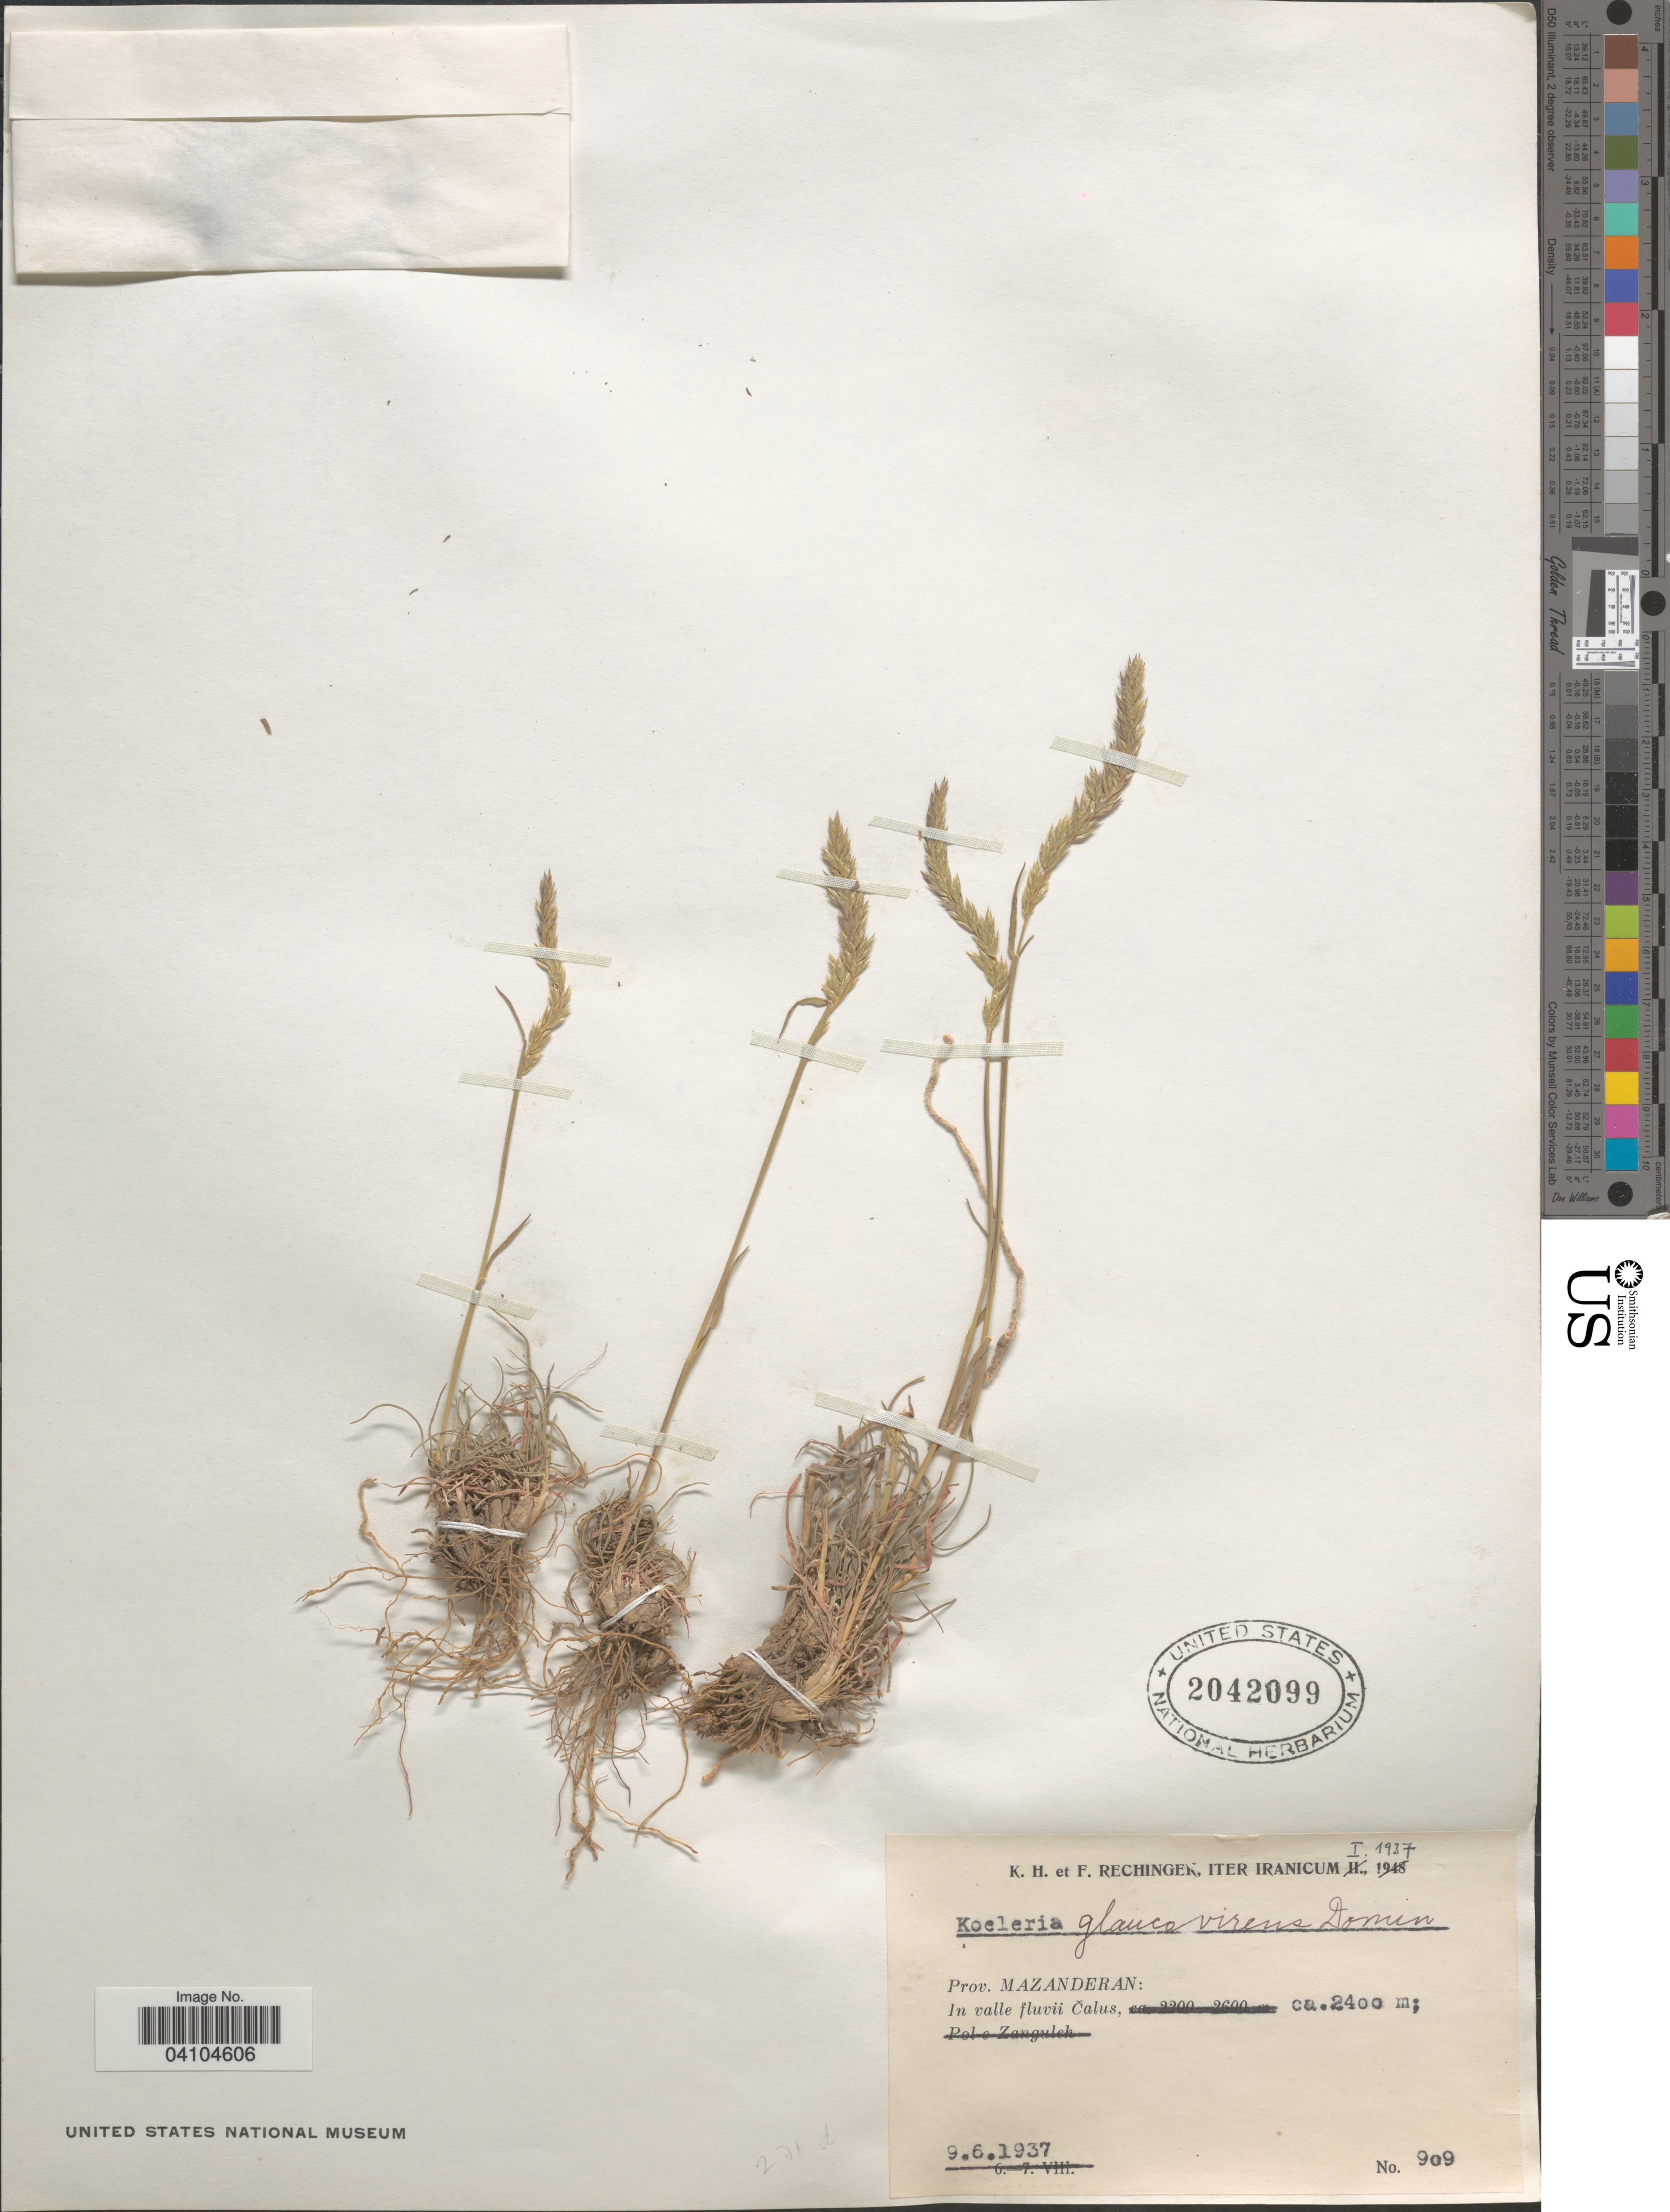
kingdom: Plantae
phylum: Tracheophyta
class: Liliopsida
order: Poales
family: Poaceae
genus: Koeleria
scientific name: Koeleria macrantha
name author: (Ledeb.) Schult.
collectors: K. H. Rechinger & F. Rechinger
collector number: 909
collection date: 1937-06-09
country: Iran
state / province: Mazandaran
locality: In valle fluvii Čalus.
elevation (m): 2400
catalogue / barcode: US 2042099